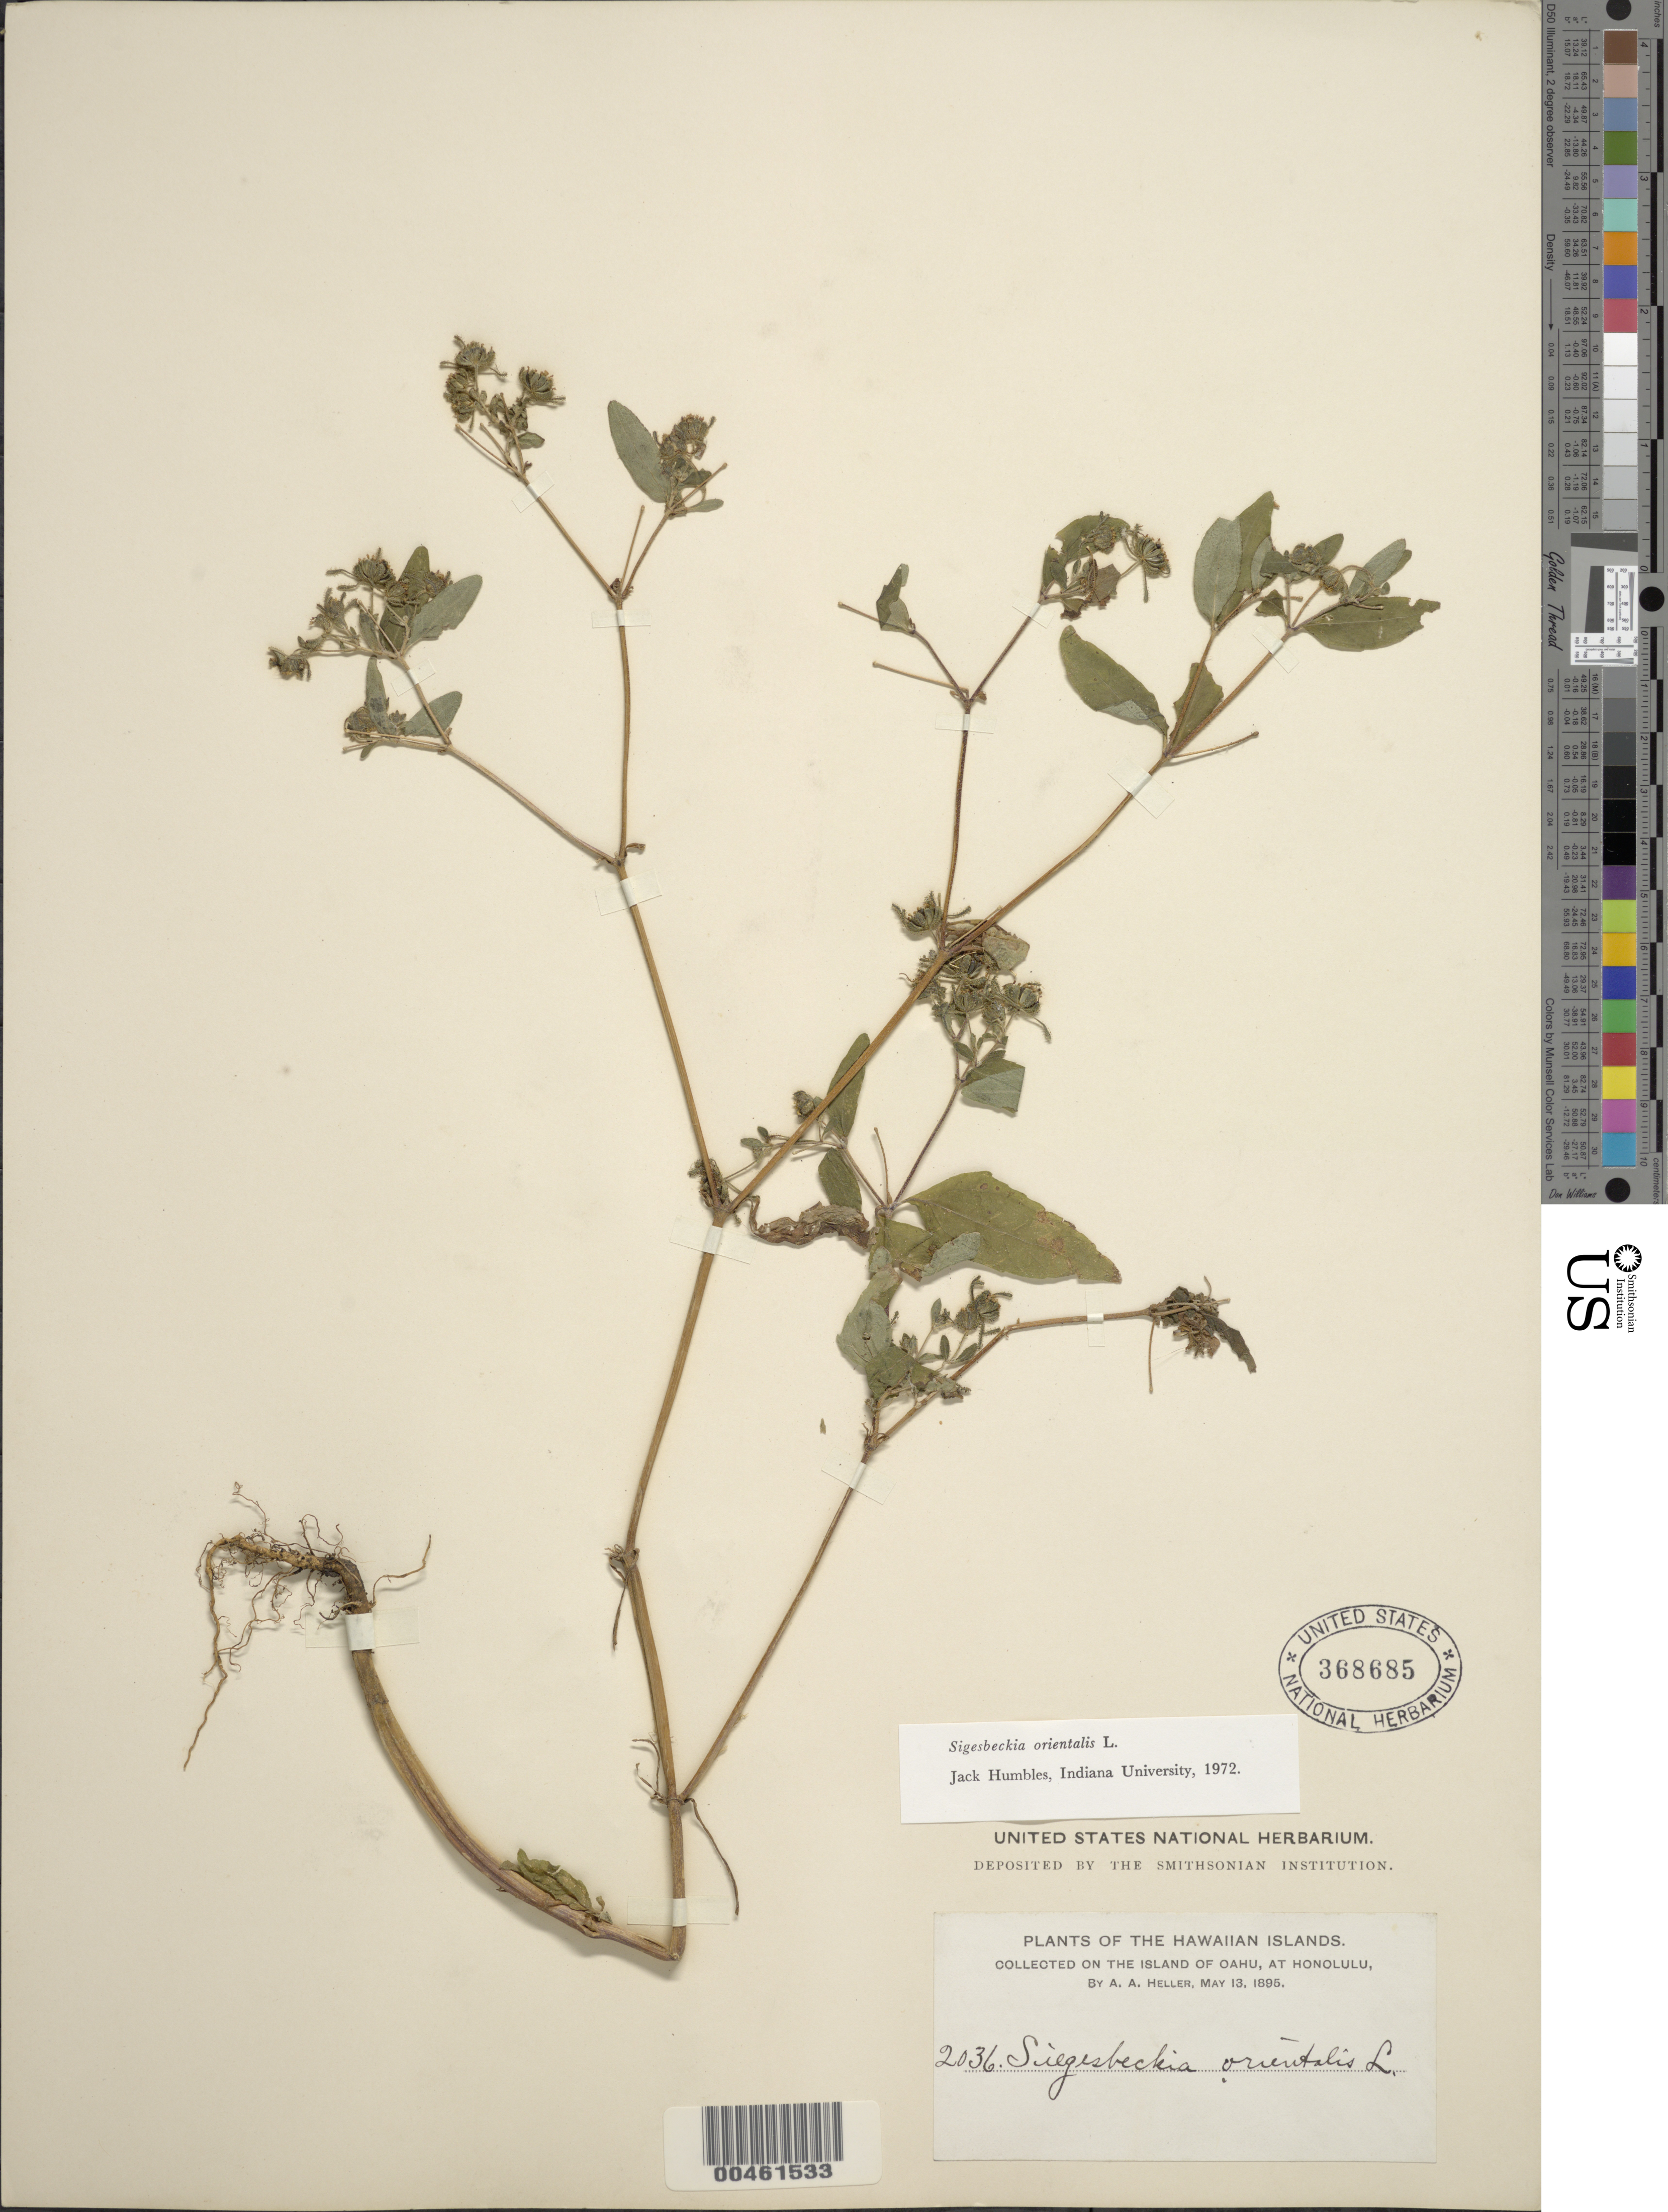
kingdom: Plantae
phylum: Tracheophyta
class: Magnoliopsida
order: Asterales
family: Asteraceae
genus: Sigesbeckia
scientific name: Sigesbeckia orientalis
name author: L.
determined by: Humbles, J.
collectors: A. A. Heller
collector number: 2036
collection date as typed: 13 May 1895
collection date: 1895-05-13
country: United States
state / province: Hawaii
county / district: Honolulu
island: Oahu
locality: At Honolulu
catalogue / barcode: US 368685